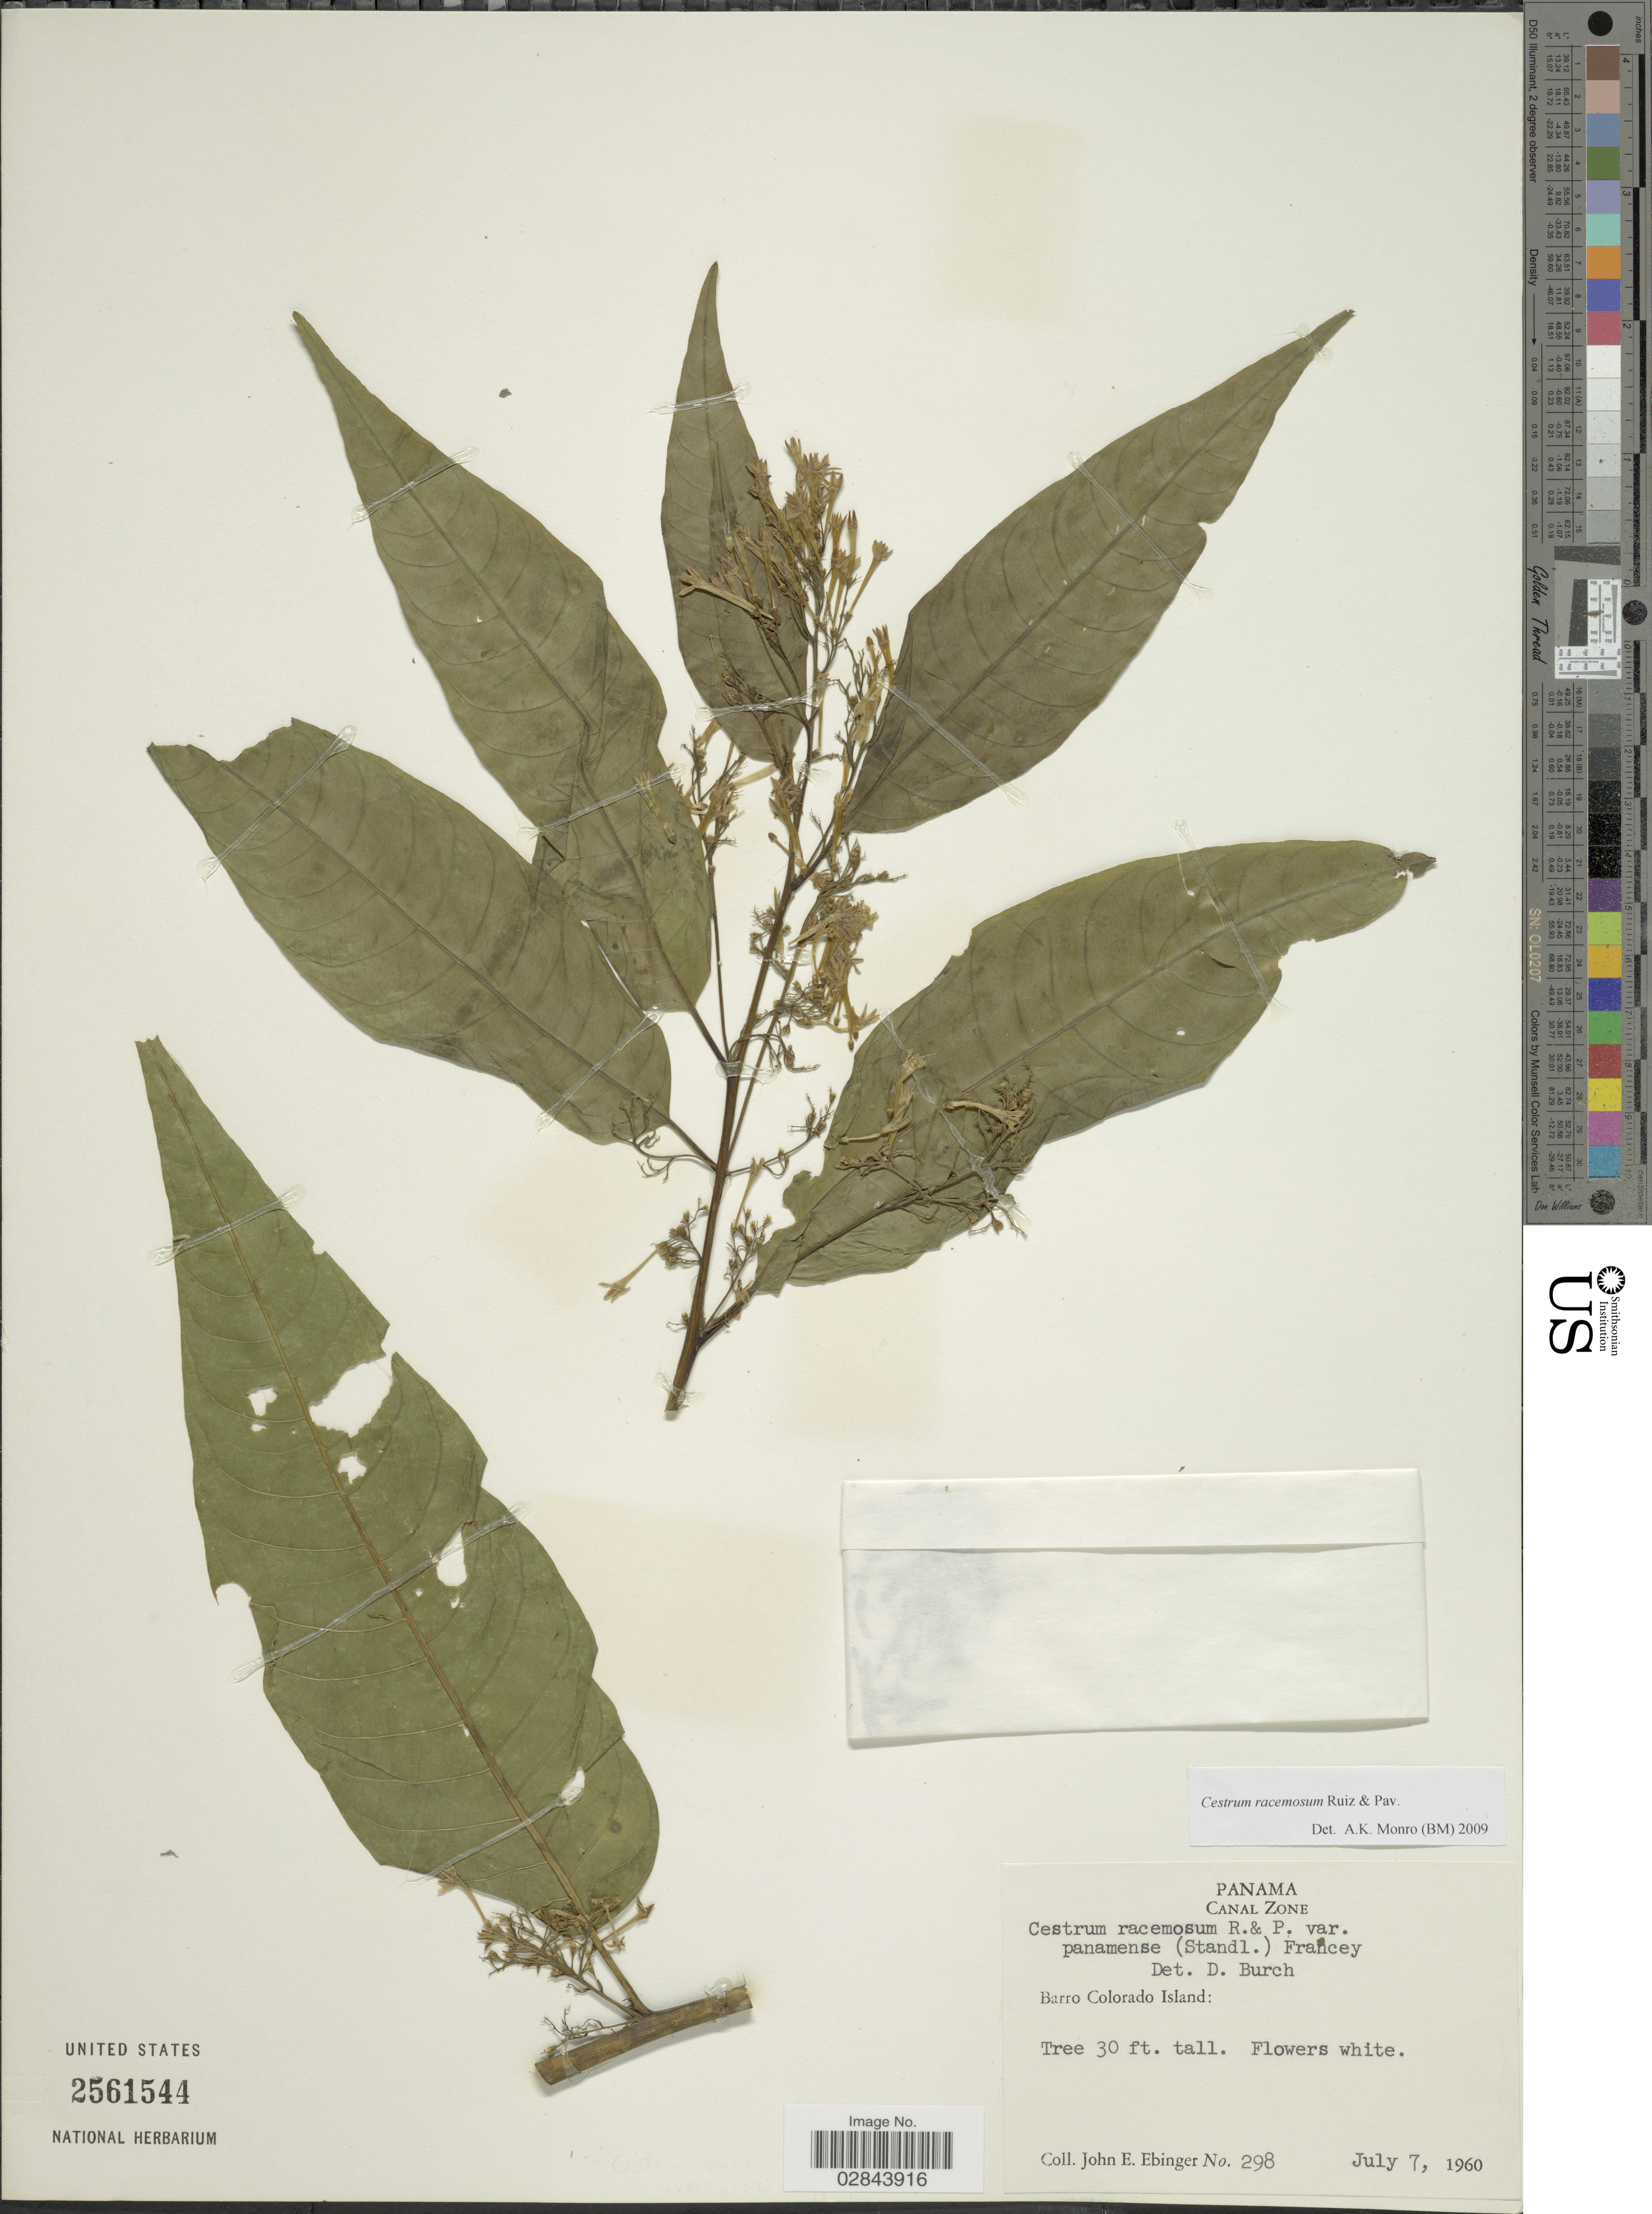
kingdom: Plantae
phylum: Tracheophyta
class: Magnoliopsida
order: Solanales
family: Solanaceae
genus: Cestrum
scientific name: Cestrum racemosum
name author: Ruiz & Pav.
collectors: J. Ebinger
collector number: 298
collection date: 1960-07-07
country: Panama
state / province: Panamá Oeste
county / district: Canal Zone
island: Barro Colorado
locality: Canal Zone. Barro Colorado Island.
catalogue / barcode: US 2561544